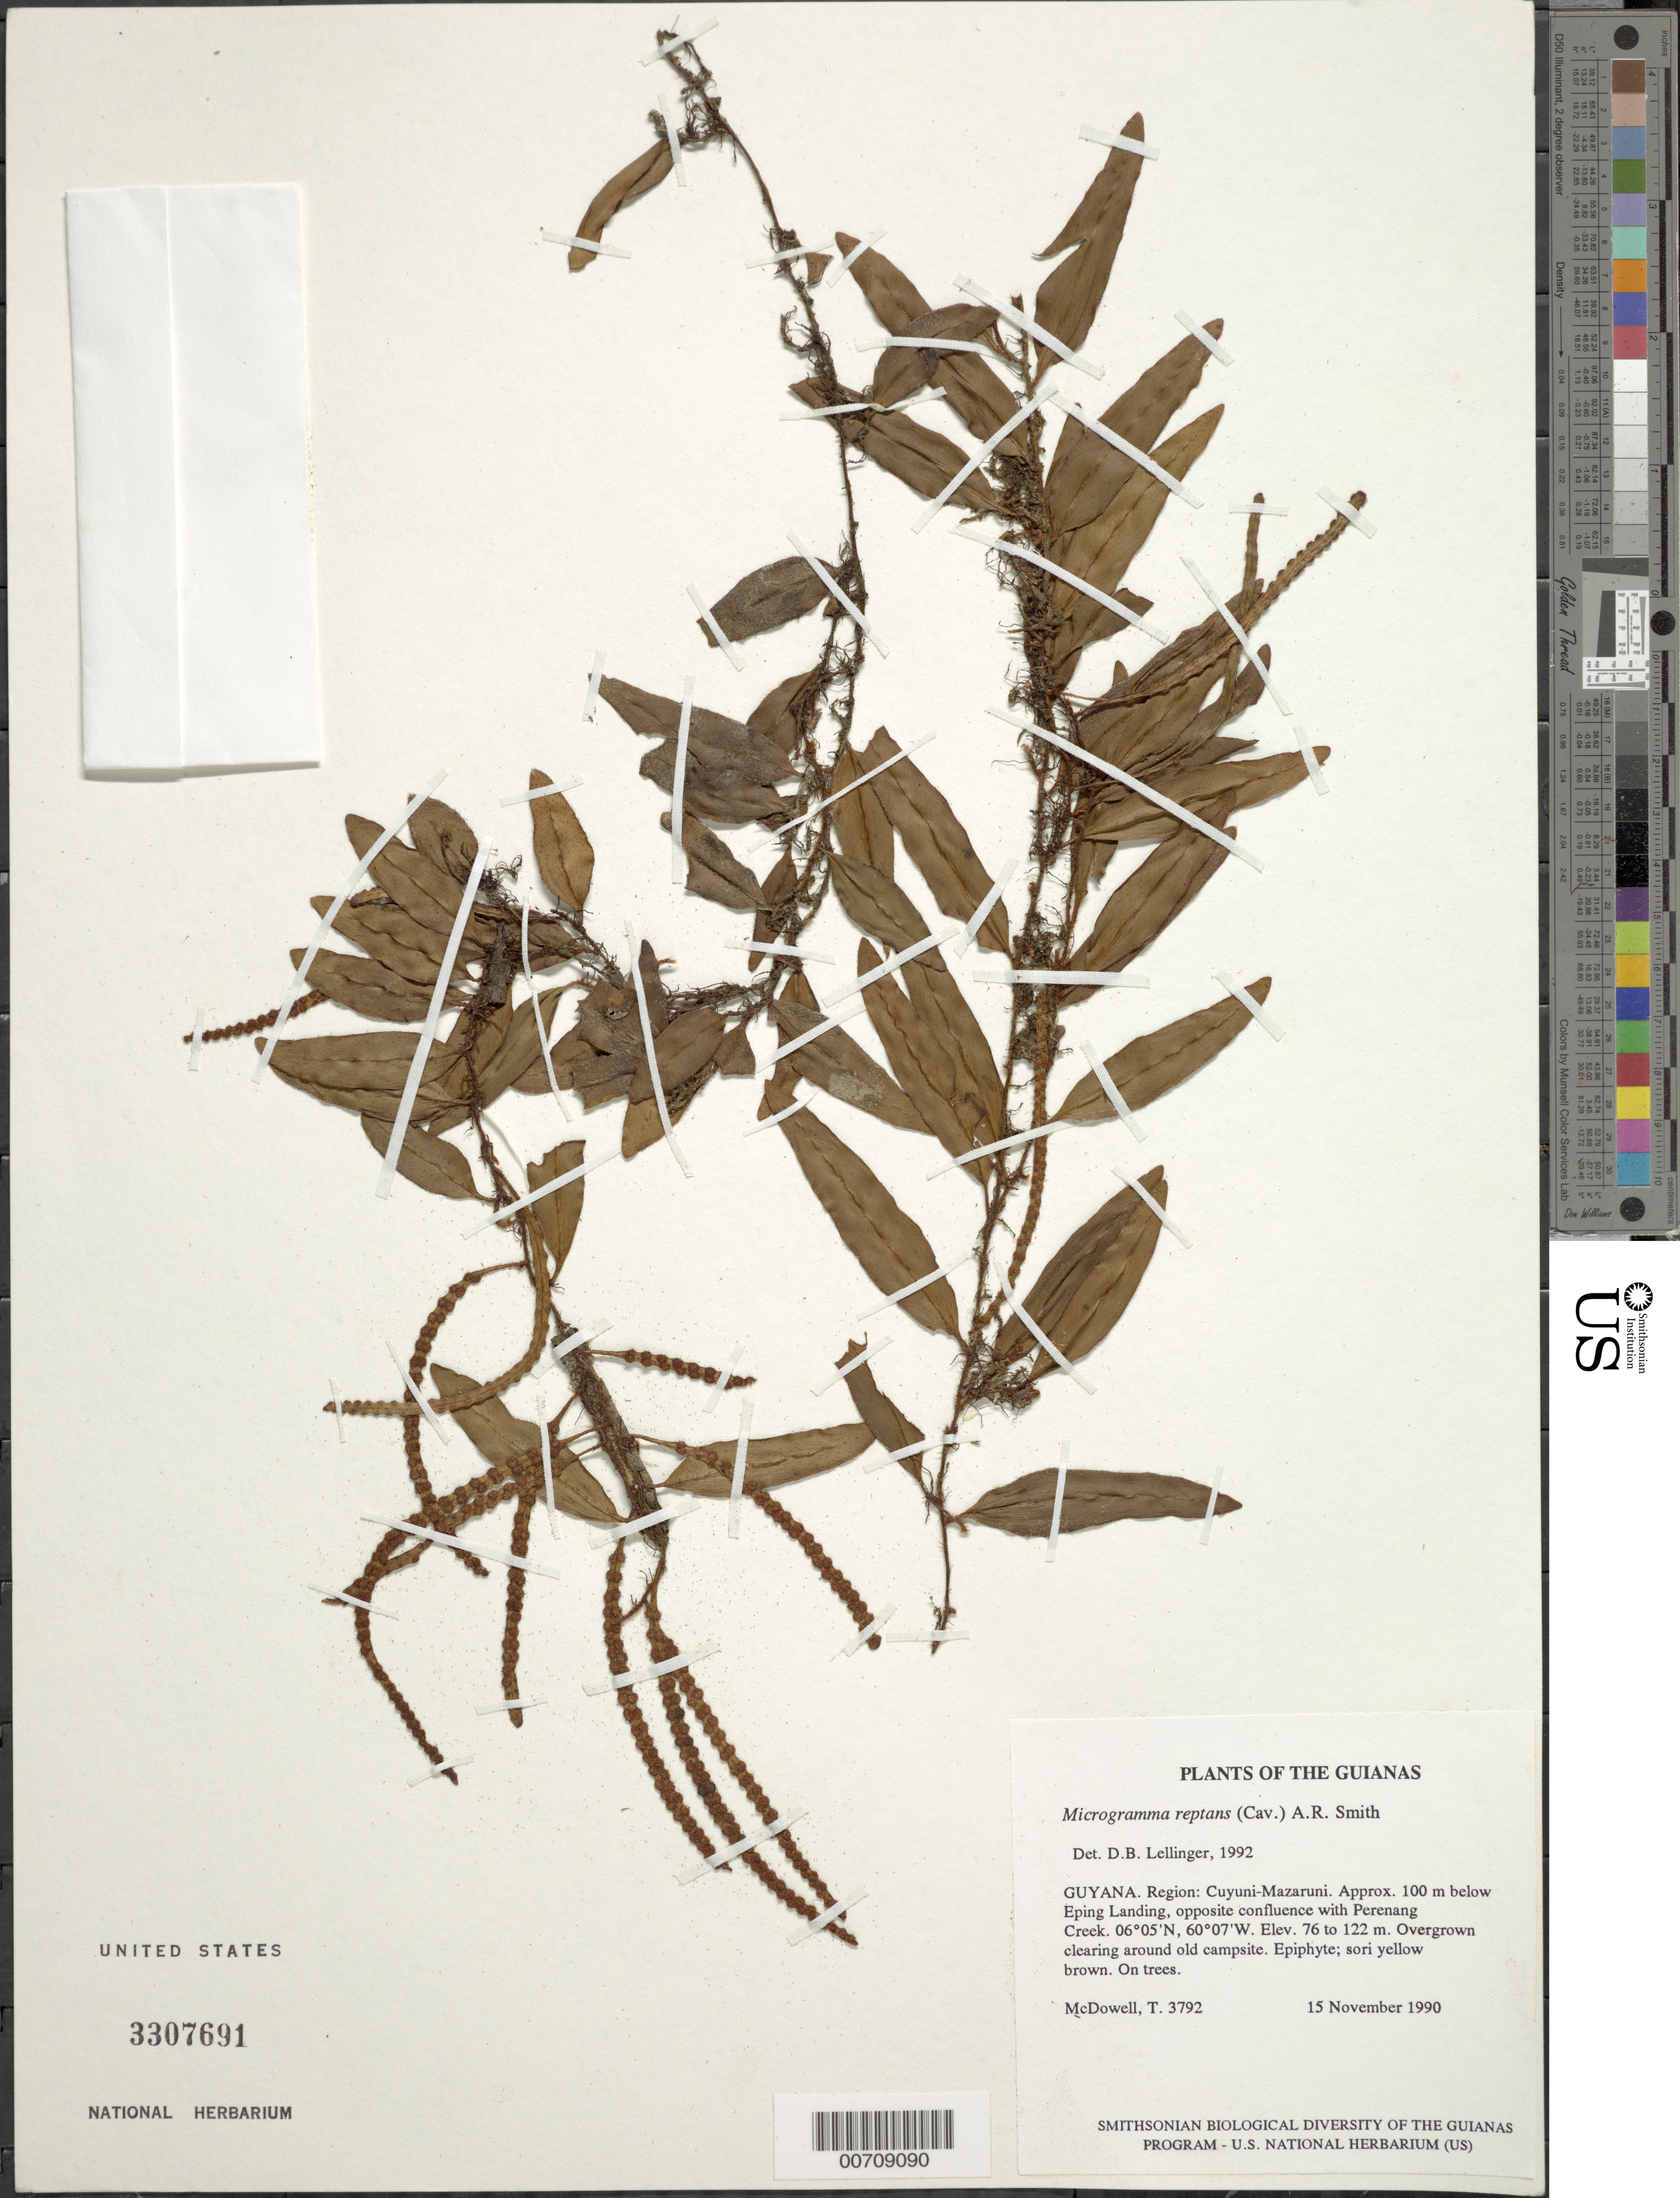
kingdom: Plantae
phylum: Tracheophyta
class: Polypodiopsida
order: Polypodiales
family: Polypodiaceae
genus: Microgramma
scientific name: Microgramma reptans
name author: (Cav.) A.R. Sm.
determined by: Lellinger, David B., (BOT), Smithsonian Institution - National Museum of Natural History (UNITED STATES)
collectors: T. McDowell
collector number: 3792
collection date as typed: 15 November 1990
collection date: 1990-11-15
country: Guyana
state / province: Cuyuni-Mazaruni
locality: Approx. 100 m below Eping Landing, opposite confluence with Perenang Creek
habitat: Overgrown clearing around old campsite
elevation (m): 76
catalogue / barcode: US 3307691